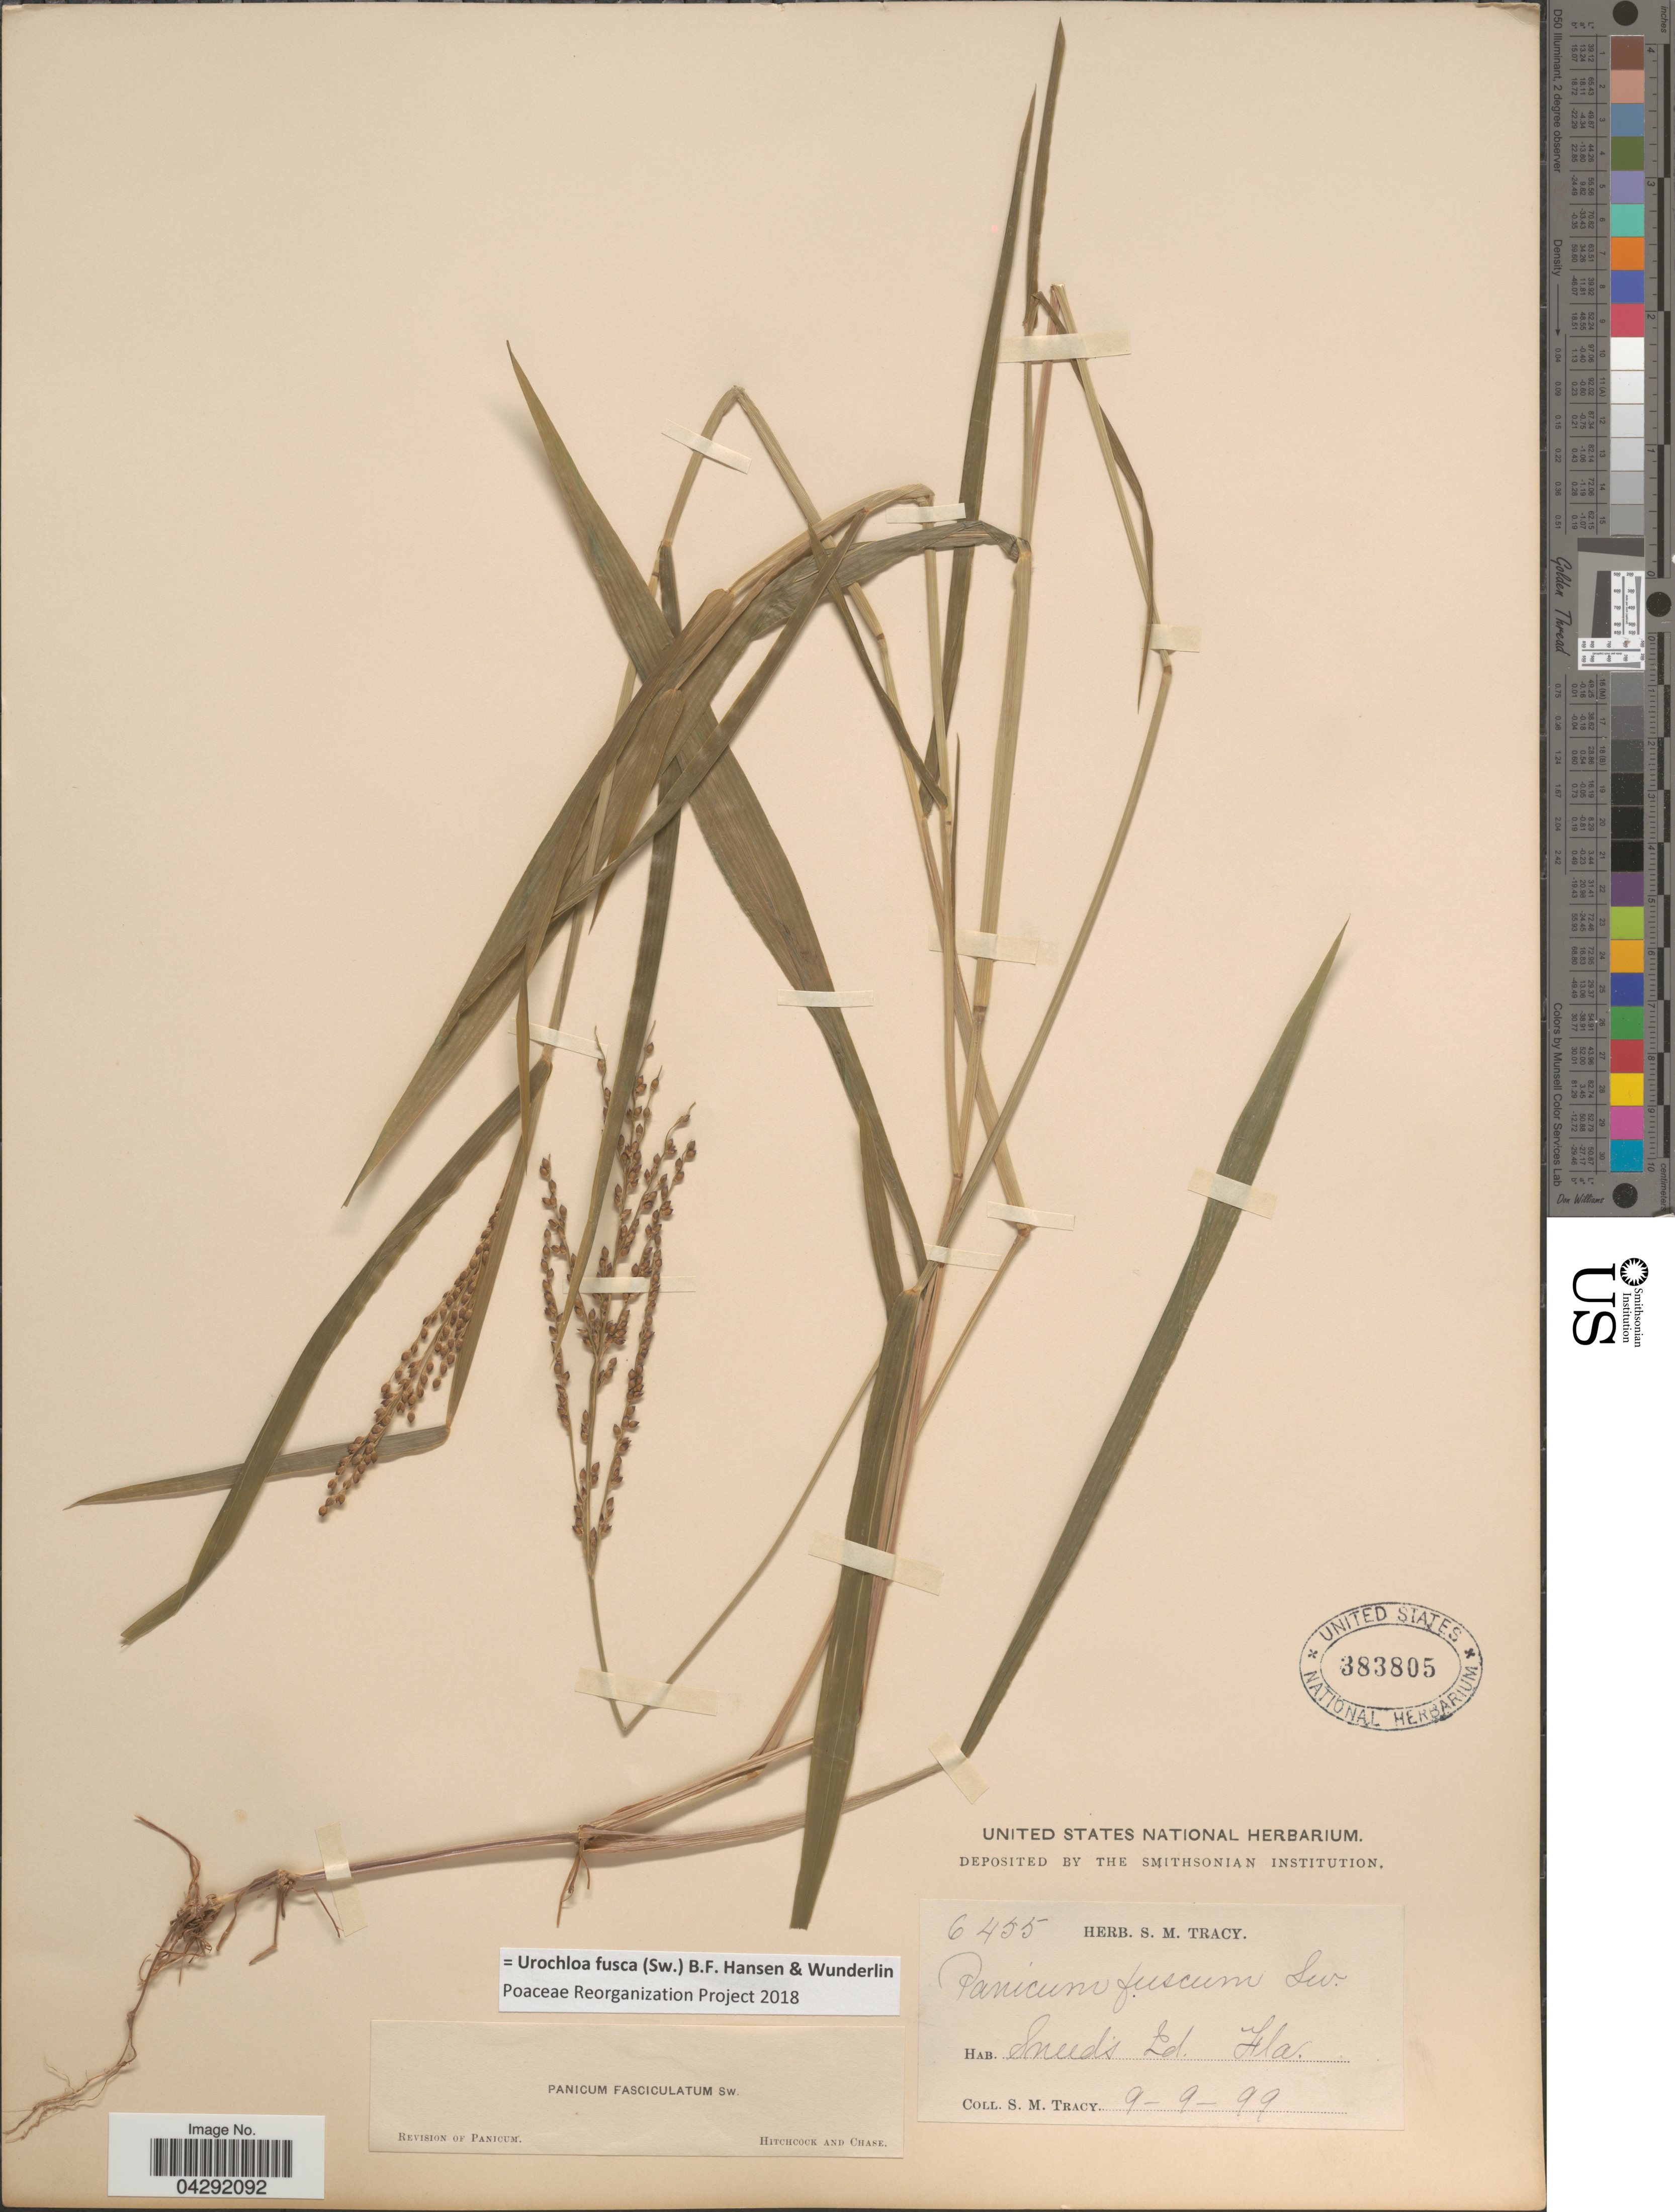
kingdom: Plantae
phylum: Tracheophyta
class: Liliopsida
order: Poales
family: Poaceae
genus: Urochloa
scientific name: Urochloa fusca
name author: (Sw.) B.F. Hansen & Wunderlin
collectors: S. M. Tracy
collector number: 6455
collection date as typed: Transcribed d/m/y: 9/9/99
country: United States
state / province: Florida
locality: Sneed's Id.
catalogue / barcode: US 383805